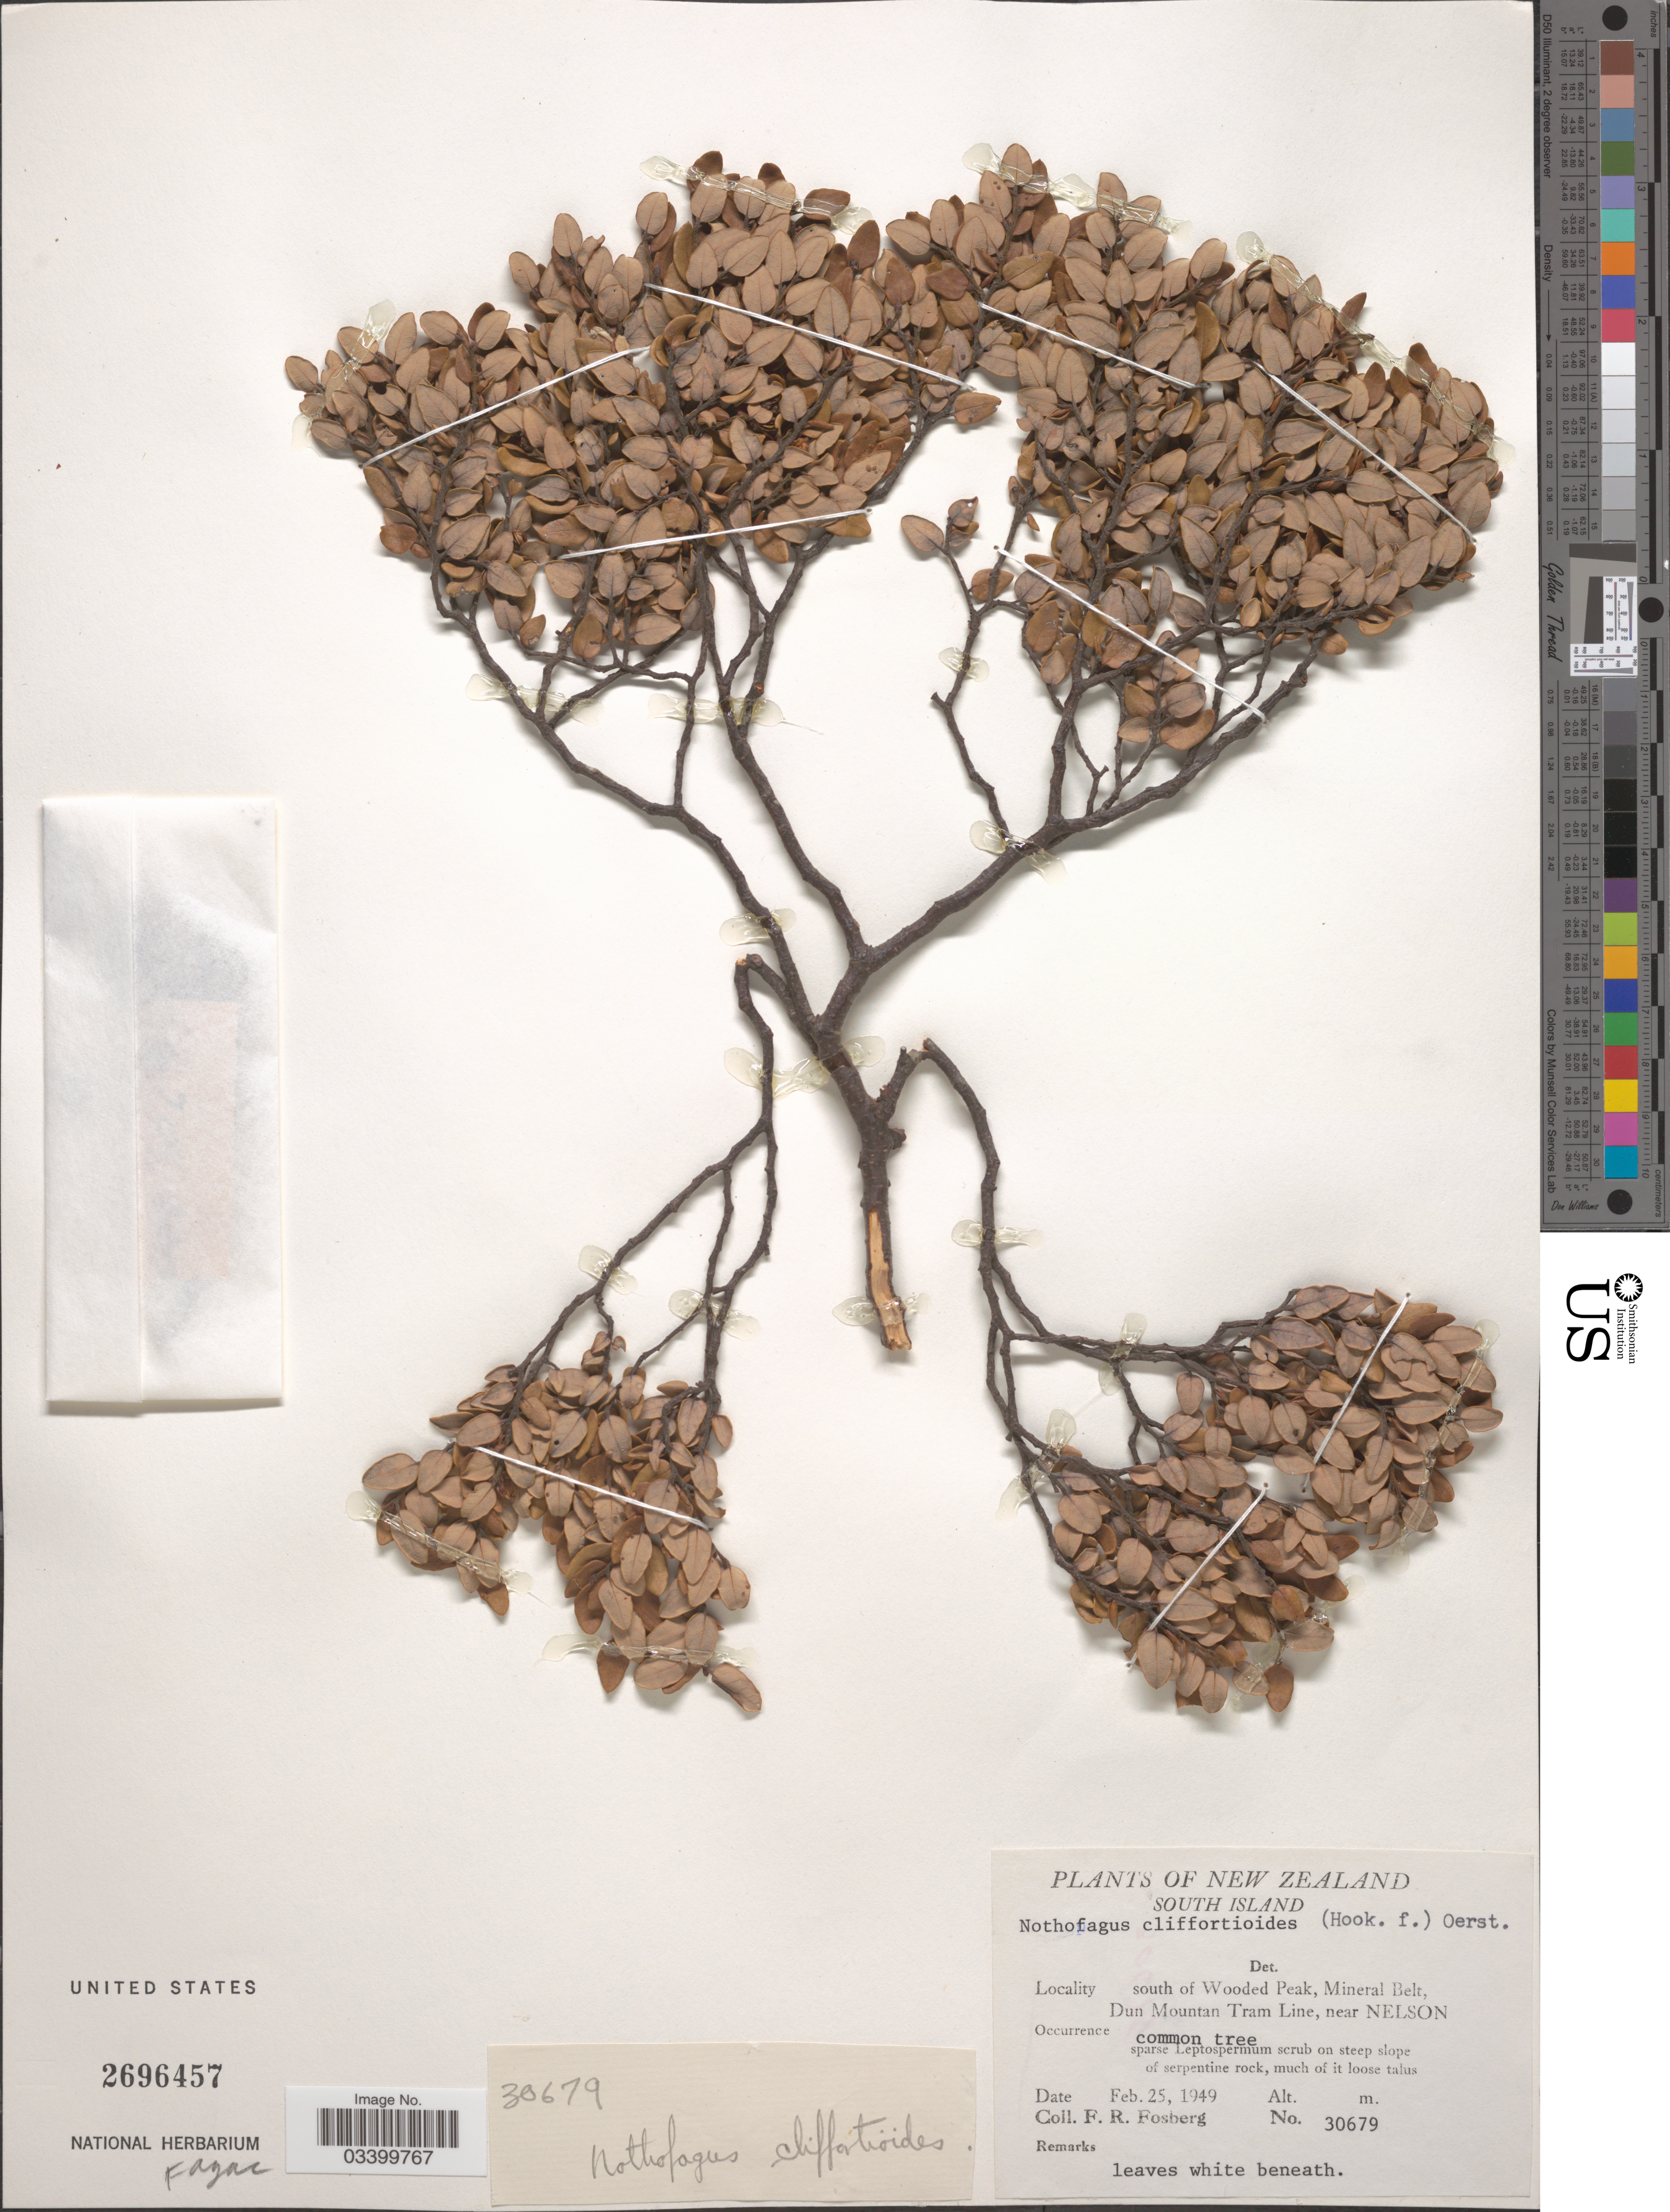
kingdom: Plantae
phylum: Tracheophyta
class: Magnoliopsida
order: Fagales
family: Nothofagaceae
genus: Nothofagus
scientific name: Nothofagus cliffortioides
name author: (Hook. f.) Oerst.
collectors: F. R. Fosberg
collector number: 30679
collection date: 1949-02-25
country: New Zealand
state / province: Nelson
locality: South Island. South of Wooded Peak, Mineral Belt, Dun Mountain Tram Line, near Nelson.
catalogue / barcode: US 2696457